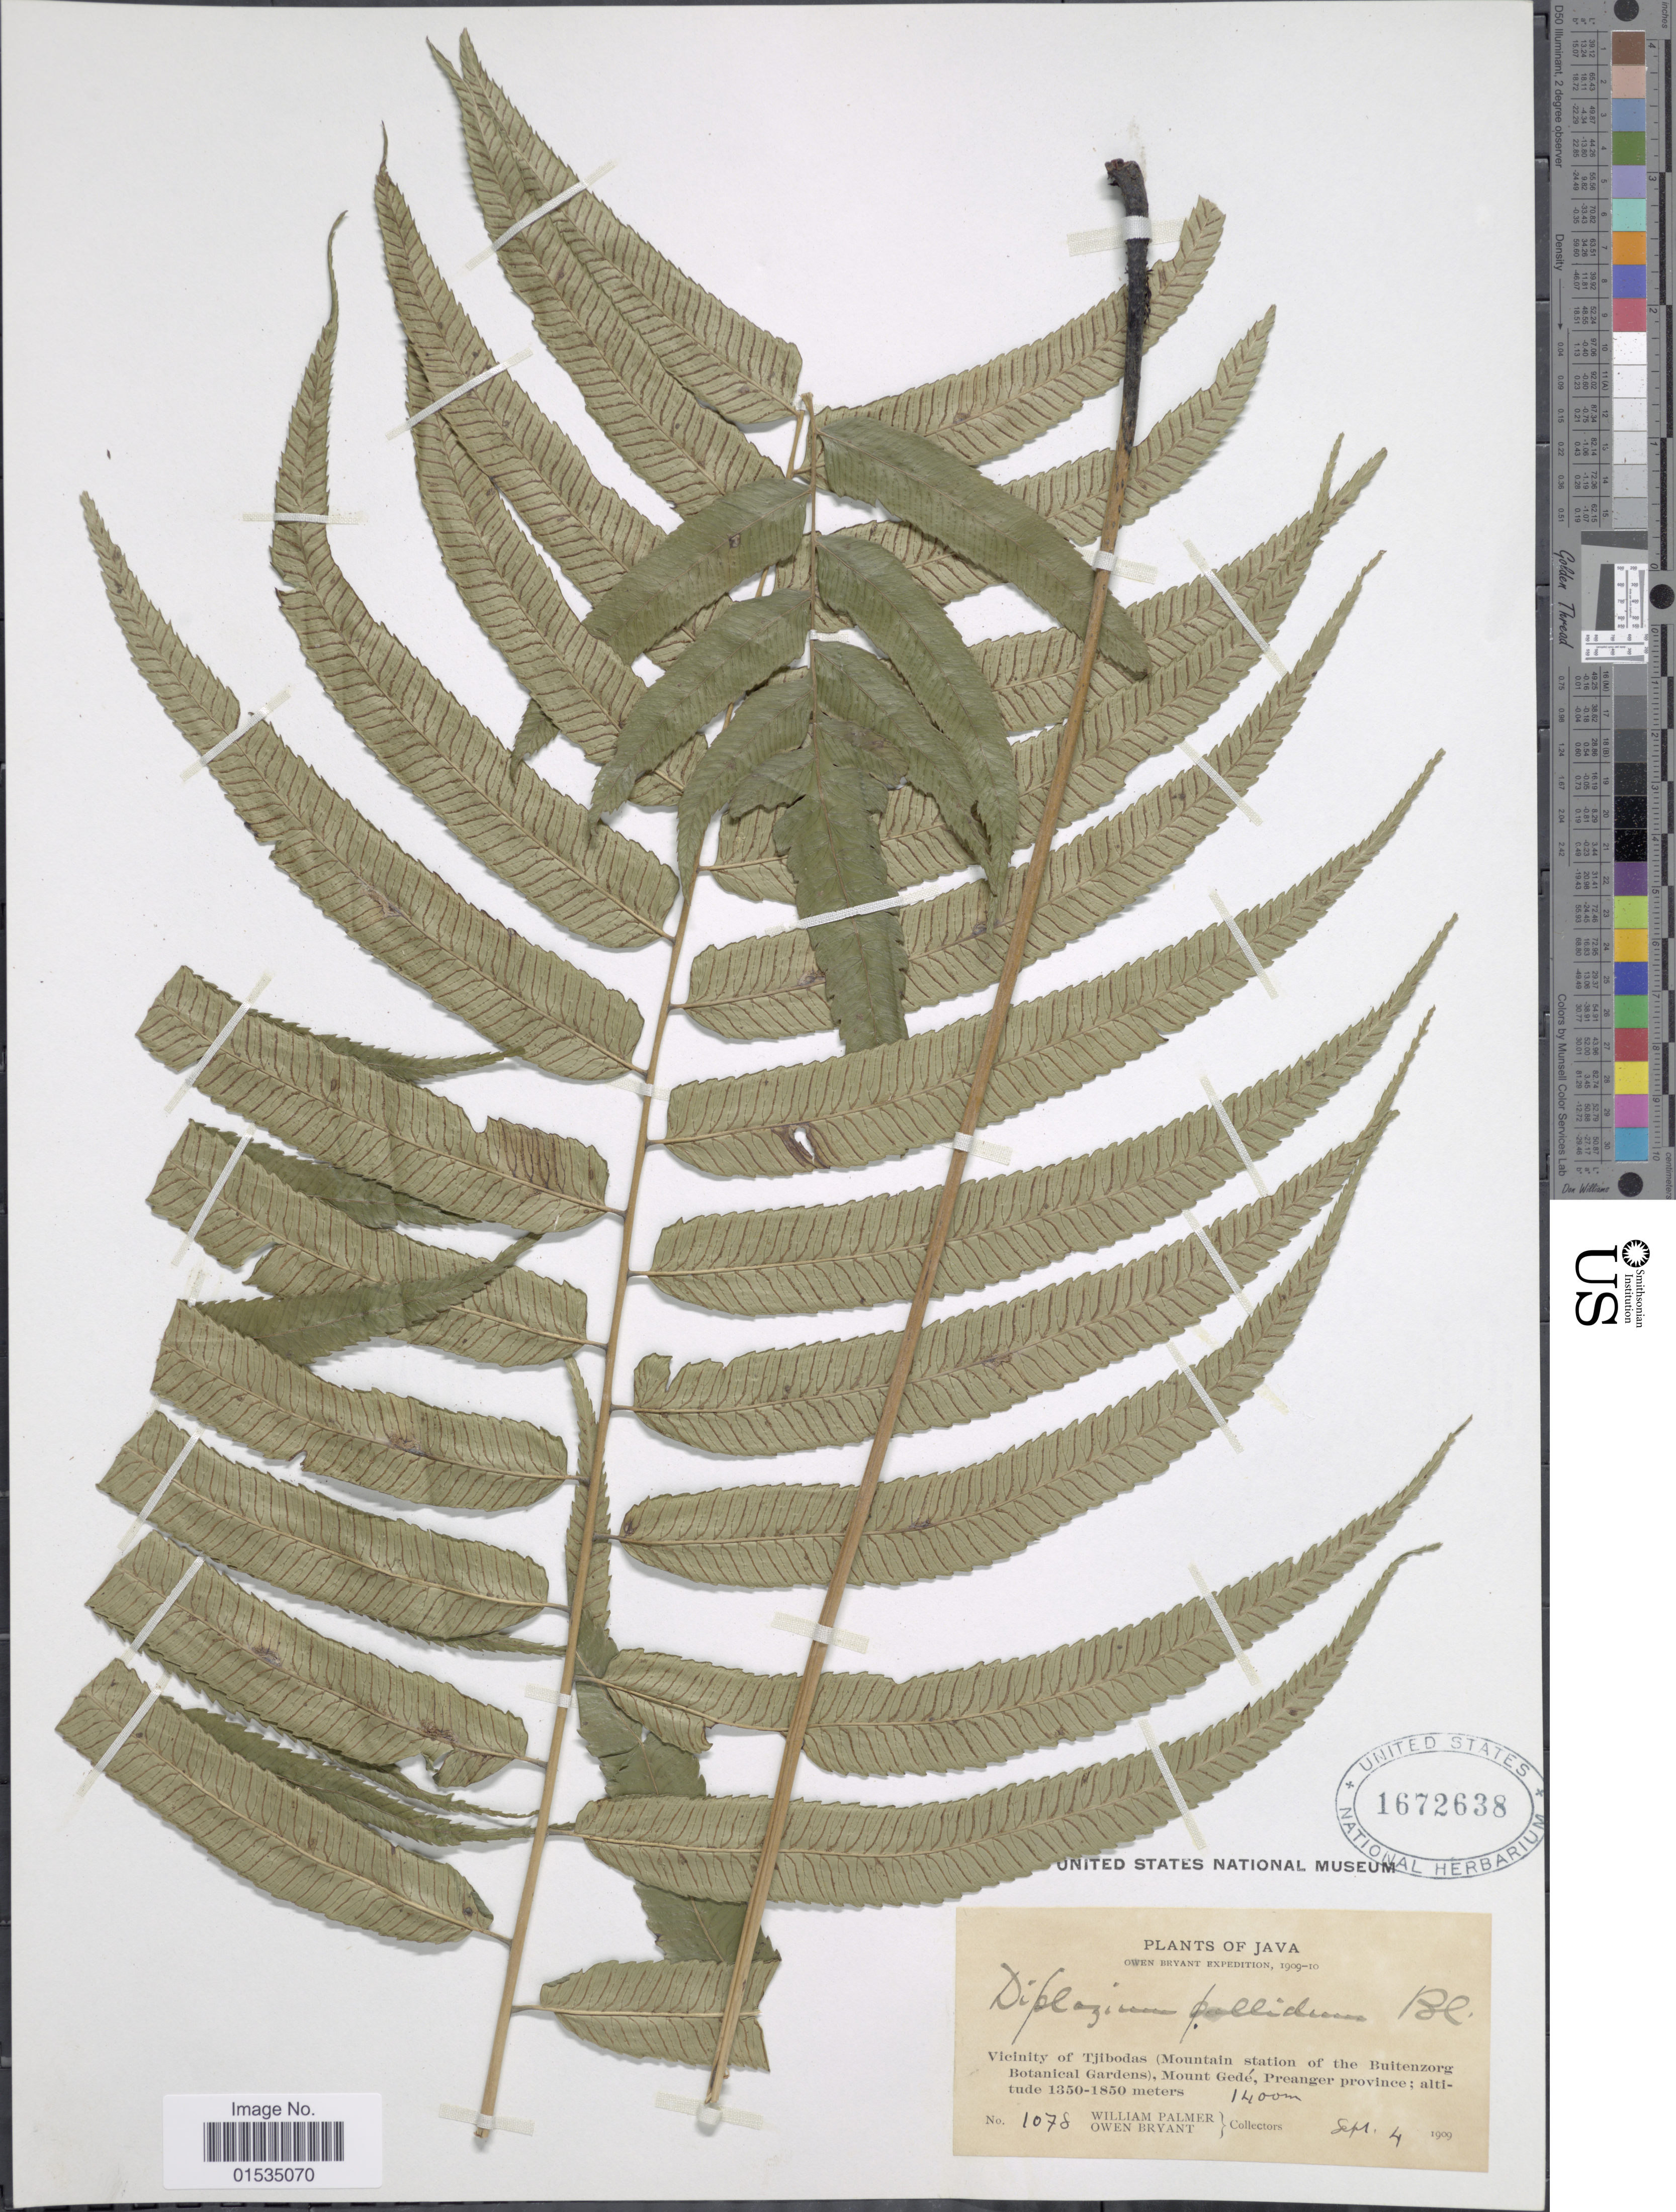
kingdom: Plantae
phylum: Tracheophyta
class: Polypodiopsida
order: Polypodiales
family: Athyriaceae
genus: Diplazium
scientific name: Diplazium pallidum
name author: (Blume) T. Moore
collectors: W. Palmer & O. Bryant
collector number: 1078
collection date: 1909-09-04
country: Indonesia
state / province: Java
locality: Vicinity of Tjibodas (Mountain stationn of the Buitenzorg Botanical Garden), Mount Gedé, Preanger Province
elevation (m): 1400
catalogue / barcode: US 1672638